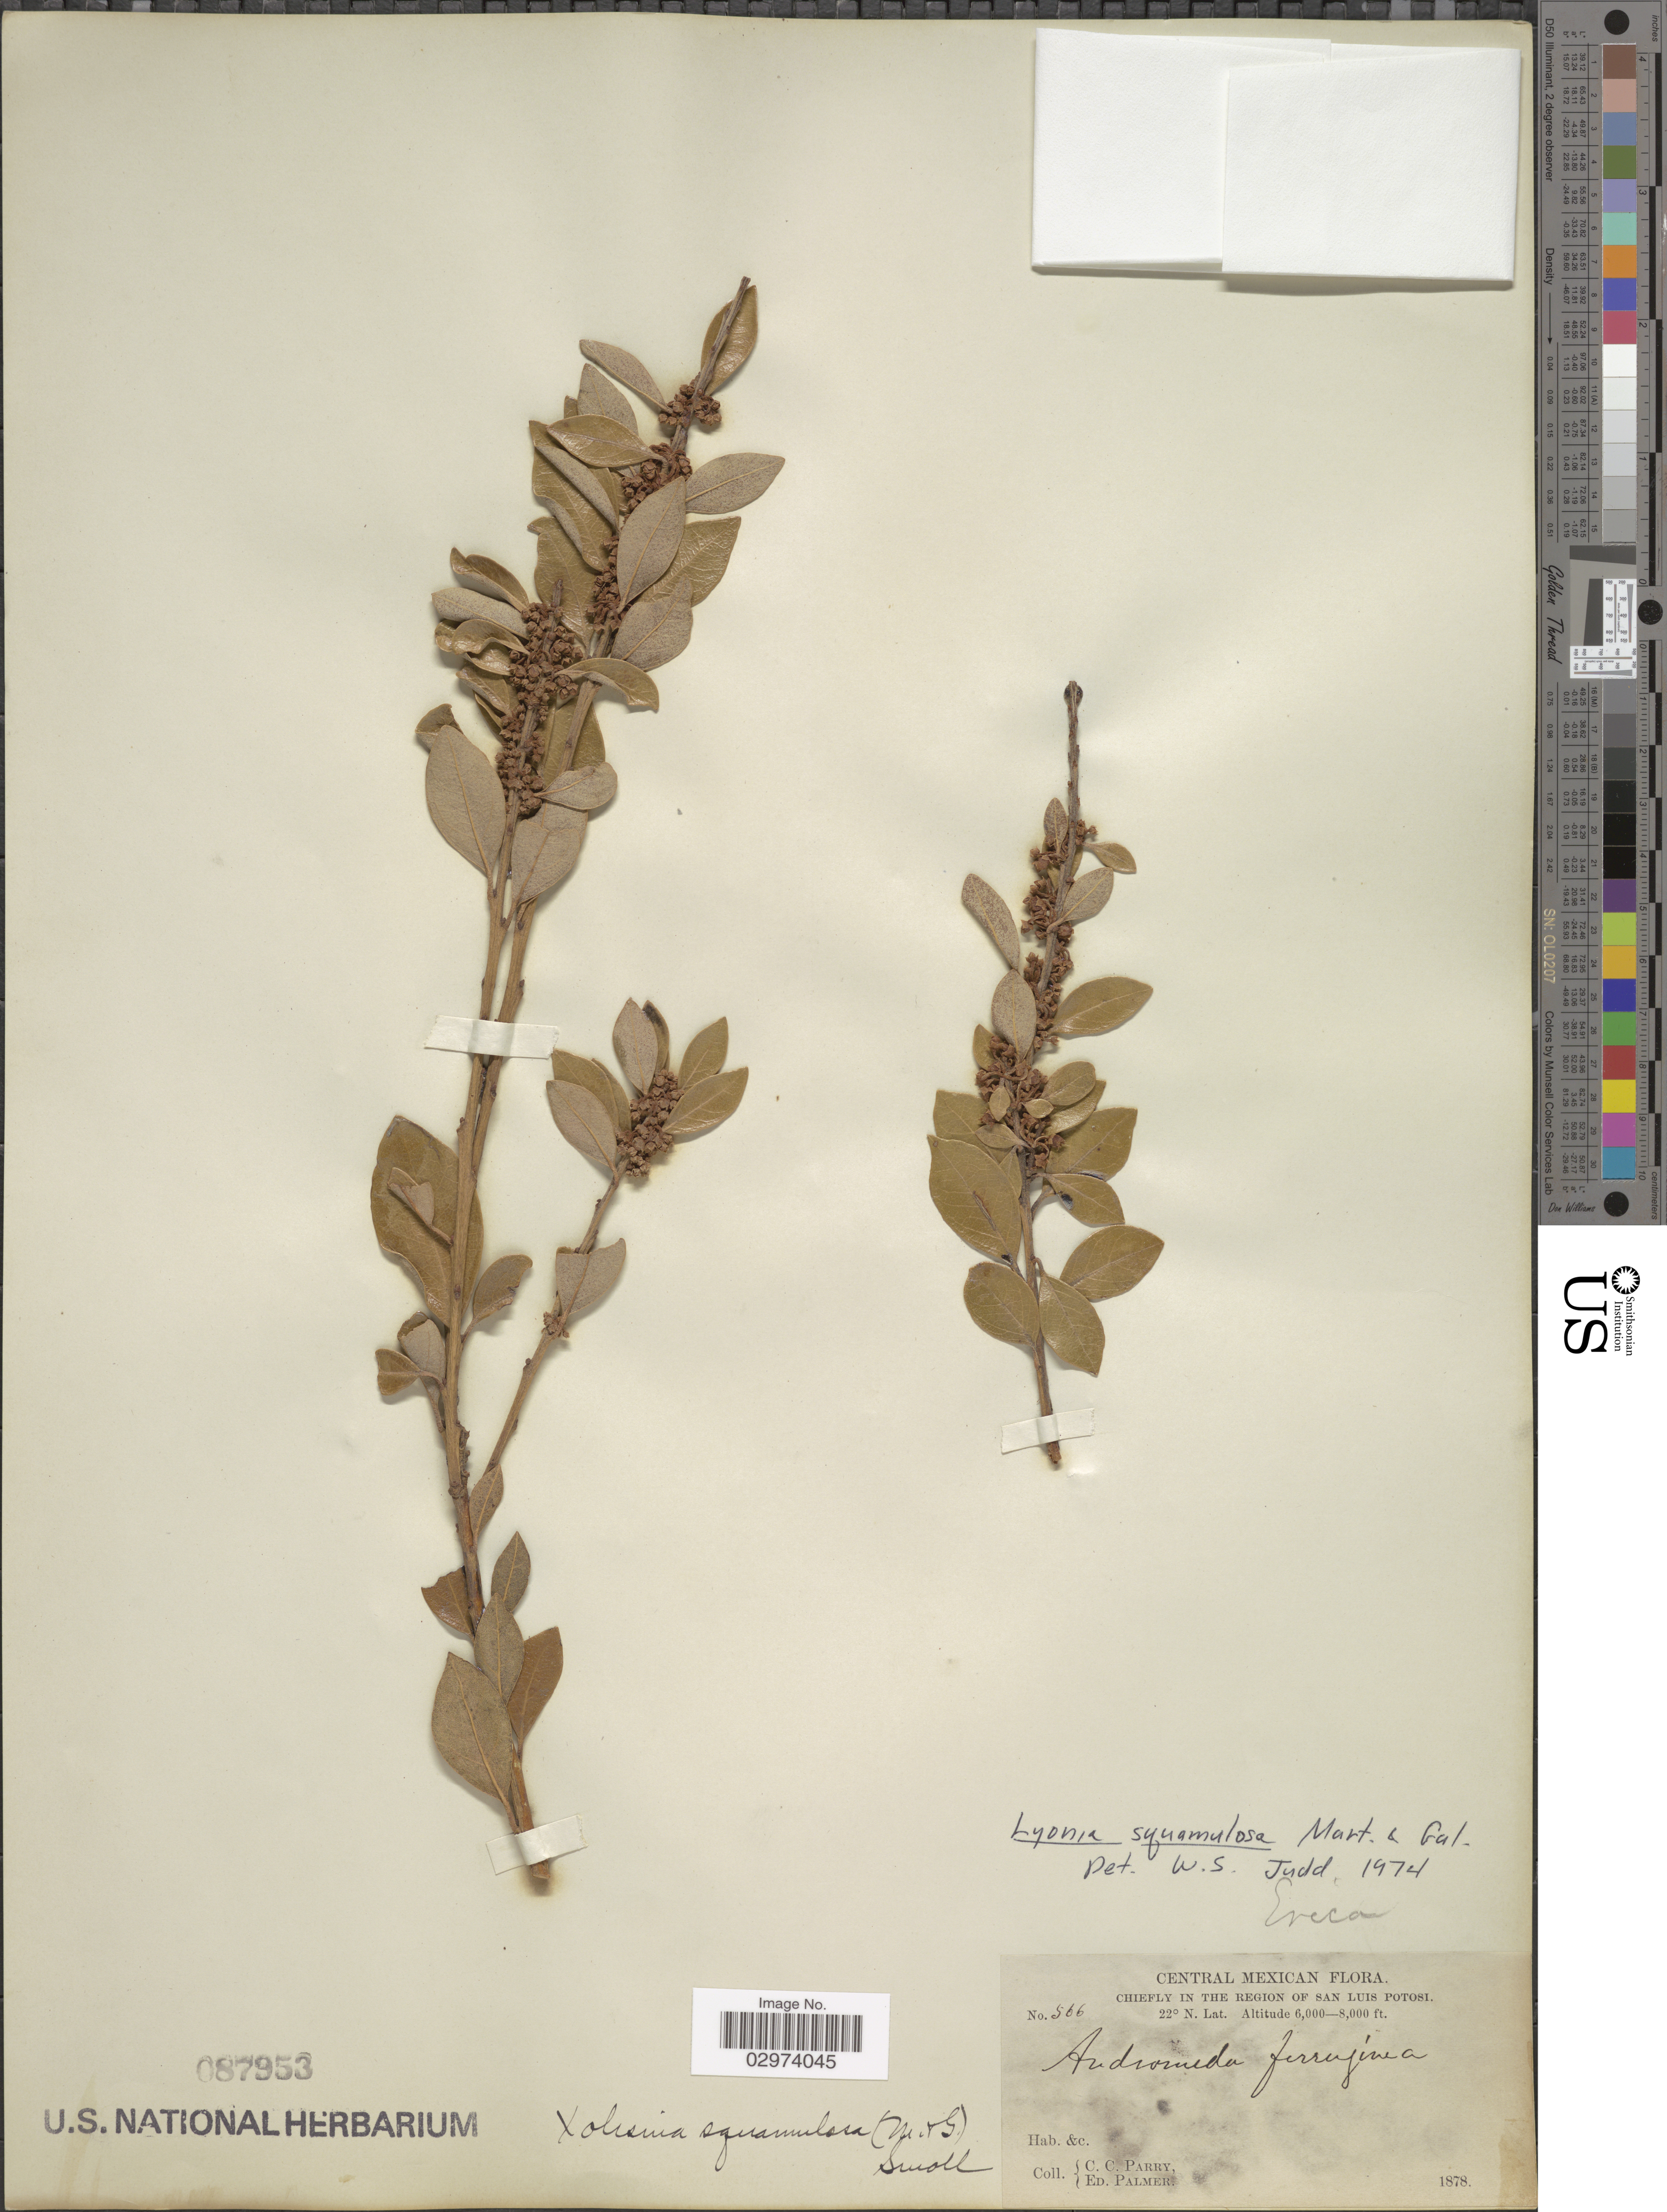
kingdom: Plantae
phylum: Tracheophyta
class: Magnoliopsida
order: Ericales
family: Ericaceae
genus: Lyonia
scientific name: Lyonia squamulosa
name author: M. Martens & Galeotti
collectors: C. C. Parry & E. Palmer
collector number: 566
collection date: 1878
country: Mexico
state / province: San Luis Potosí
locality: Central Mexican. Chiefly in the Region of San Luis Potosi.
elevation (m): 1829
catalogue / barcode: US 87953